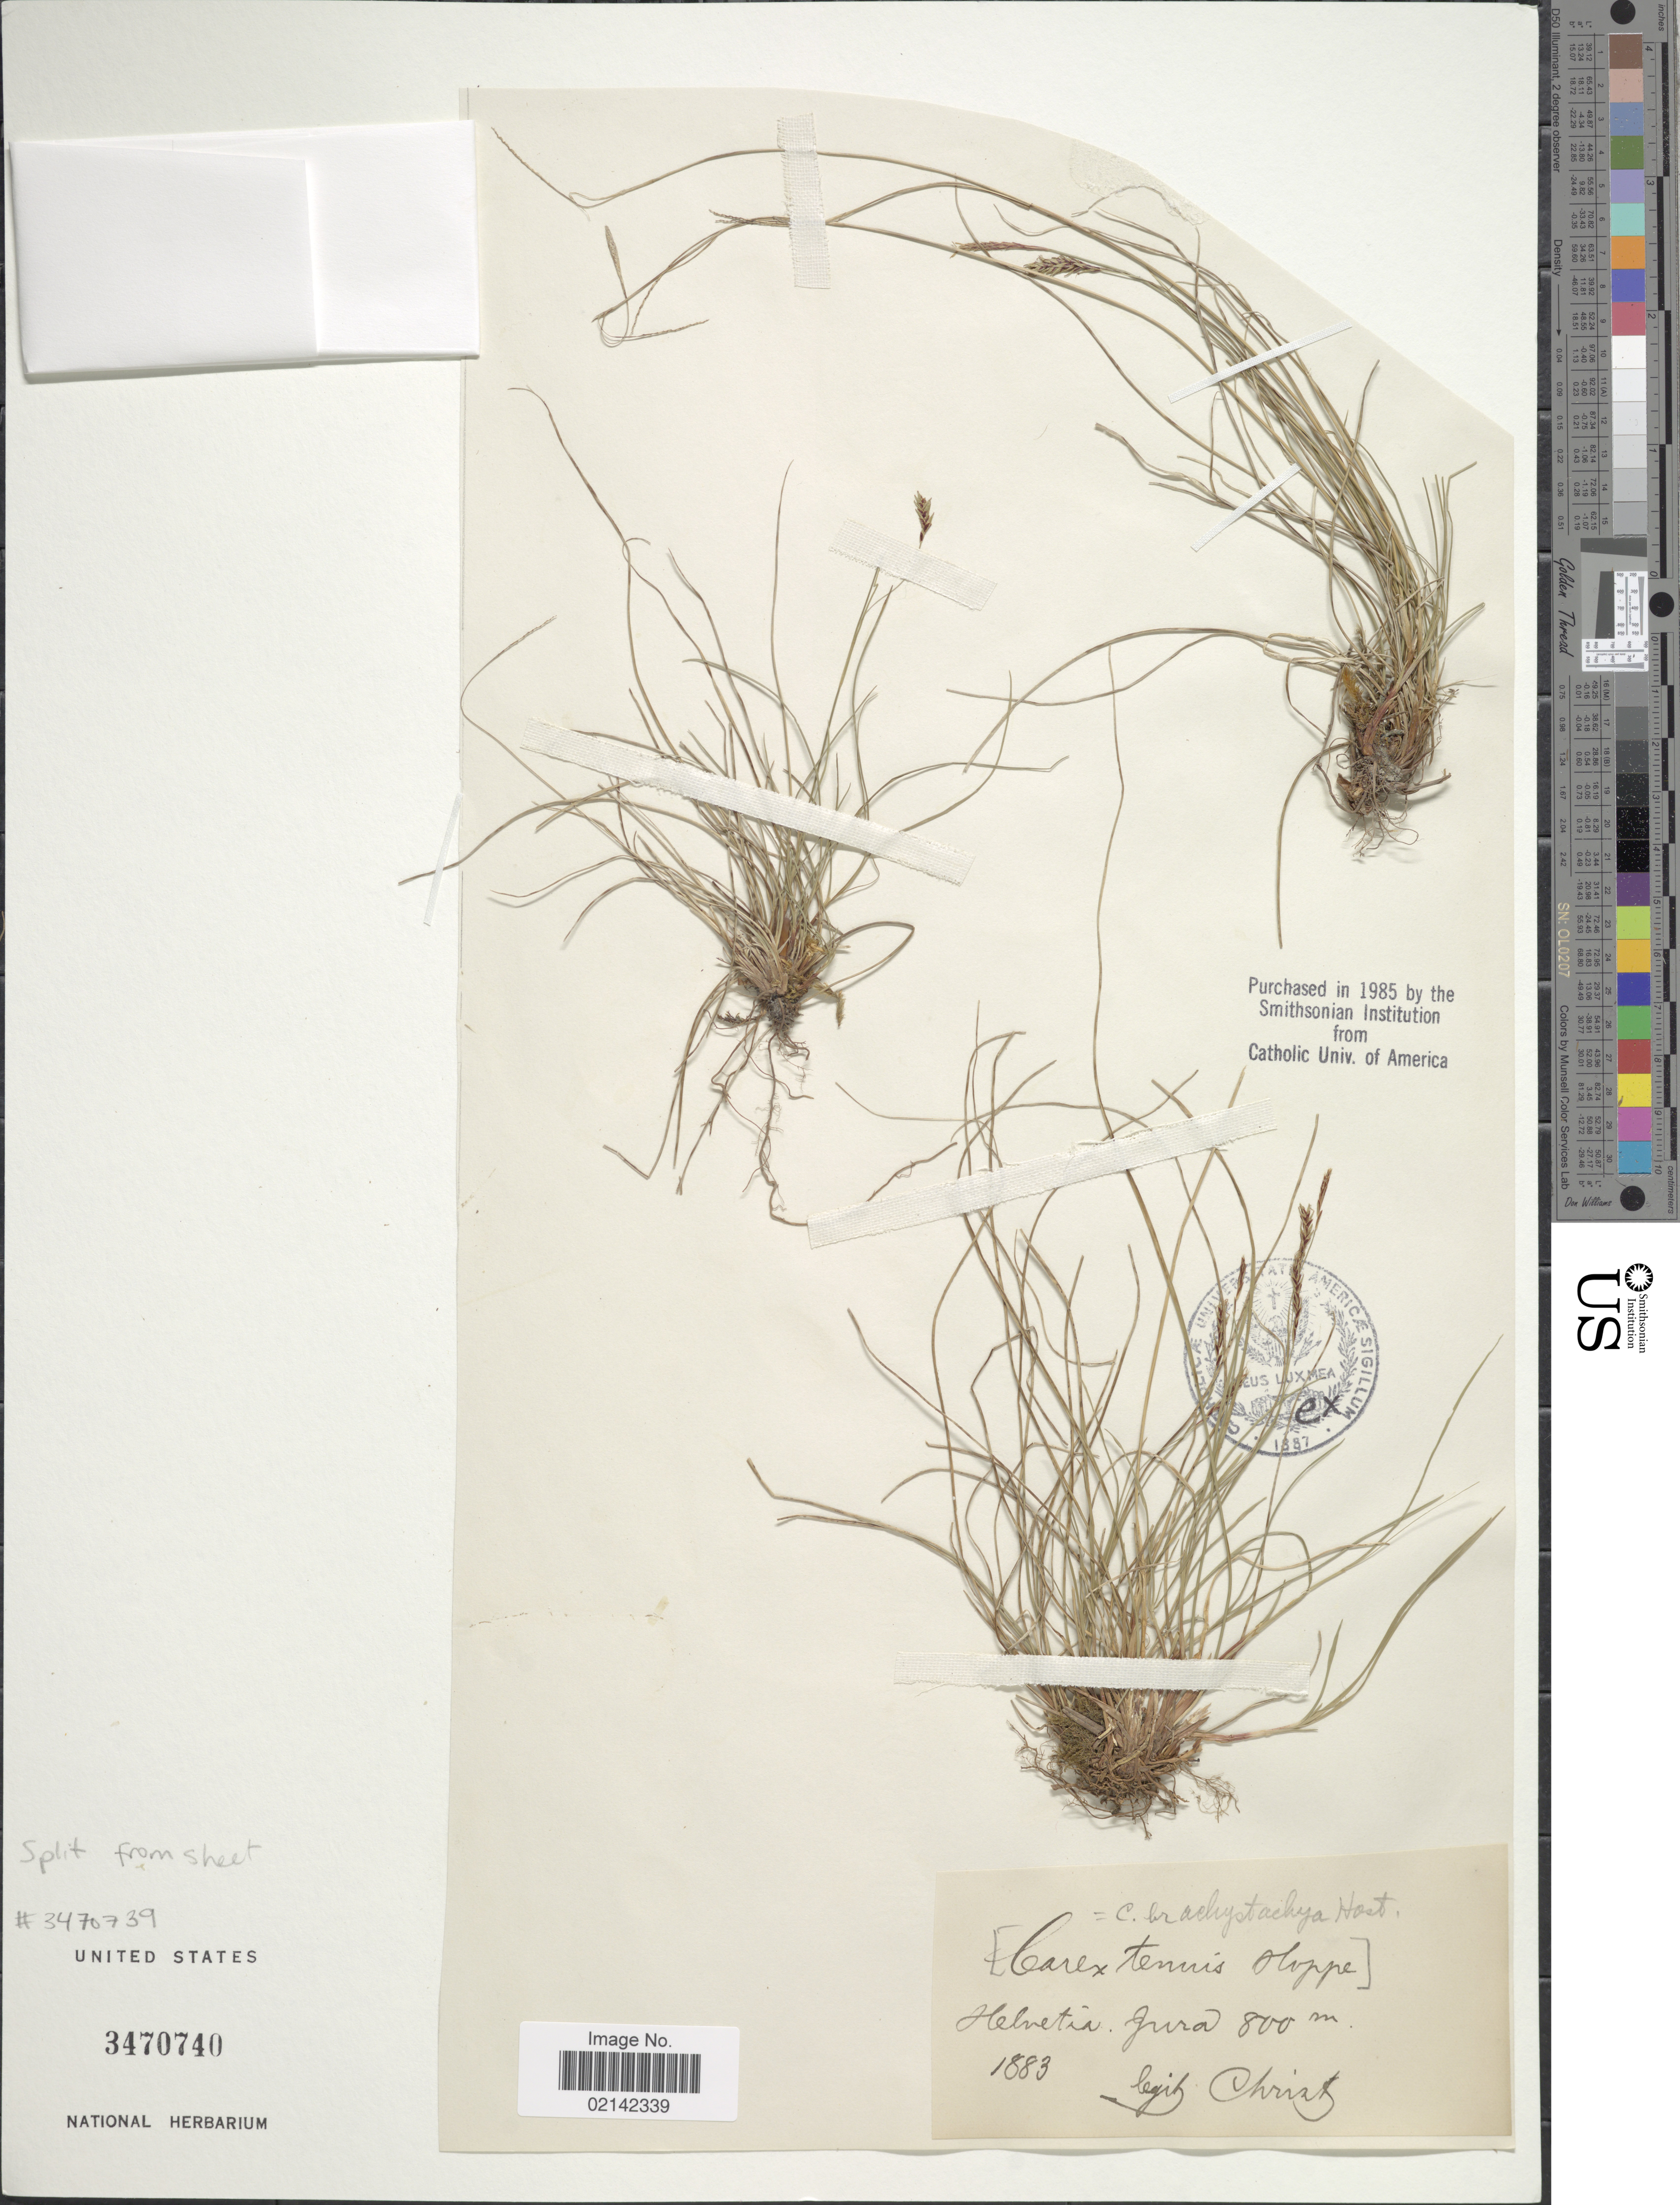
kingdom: Plantae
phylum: Tracheophyta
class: Liliopsida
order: Poales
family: Cyperaceae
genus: Carex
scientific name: Carex brachystachys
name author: Schrank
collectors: Christ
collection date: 1883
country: Switzerland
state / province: Jura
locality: Helvetia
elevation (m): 800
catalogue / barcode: US 3470740